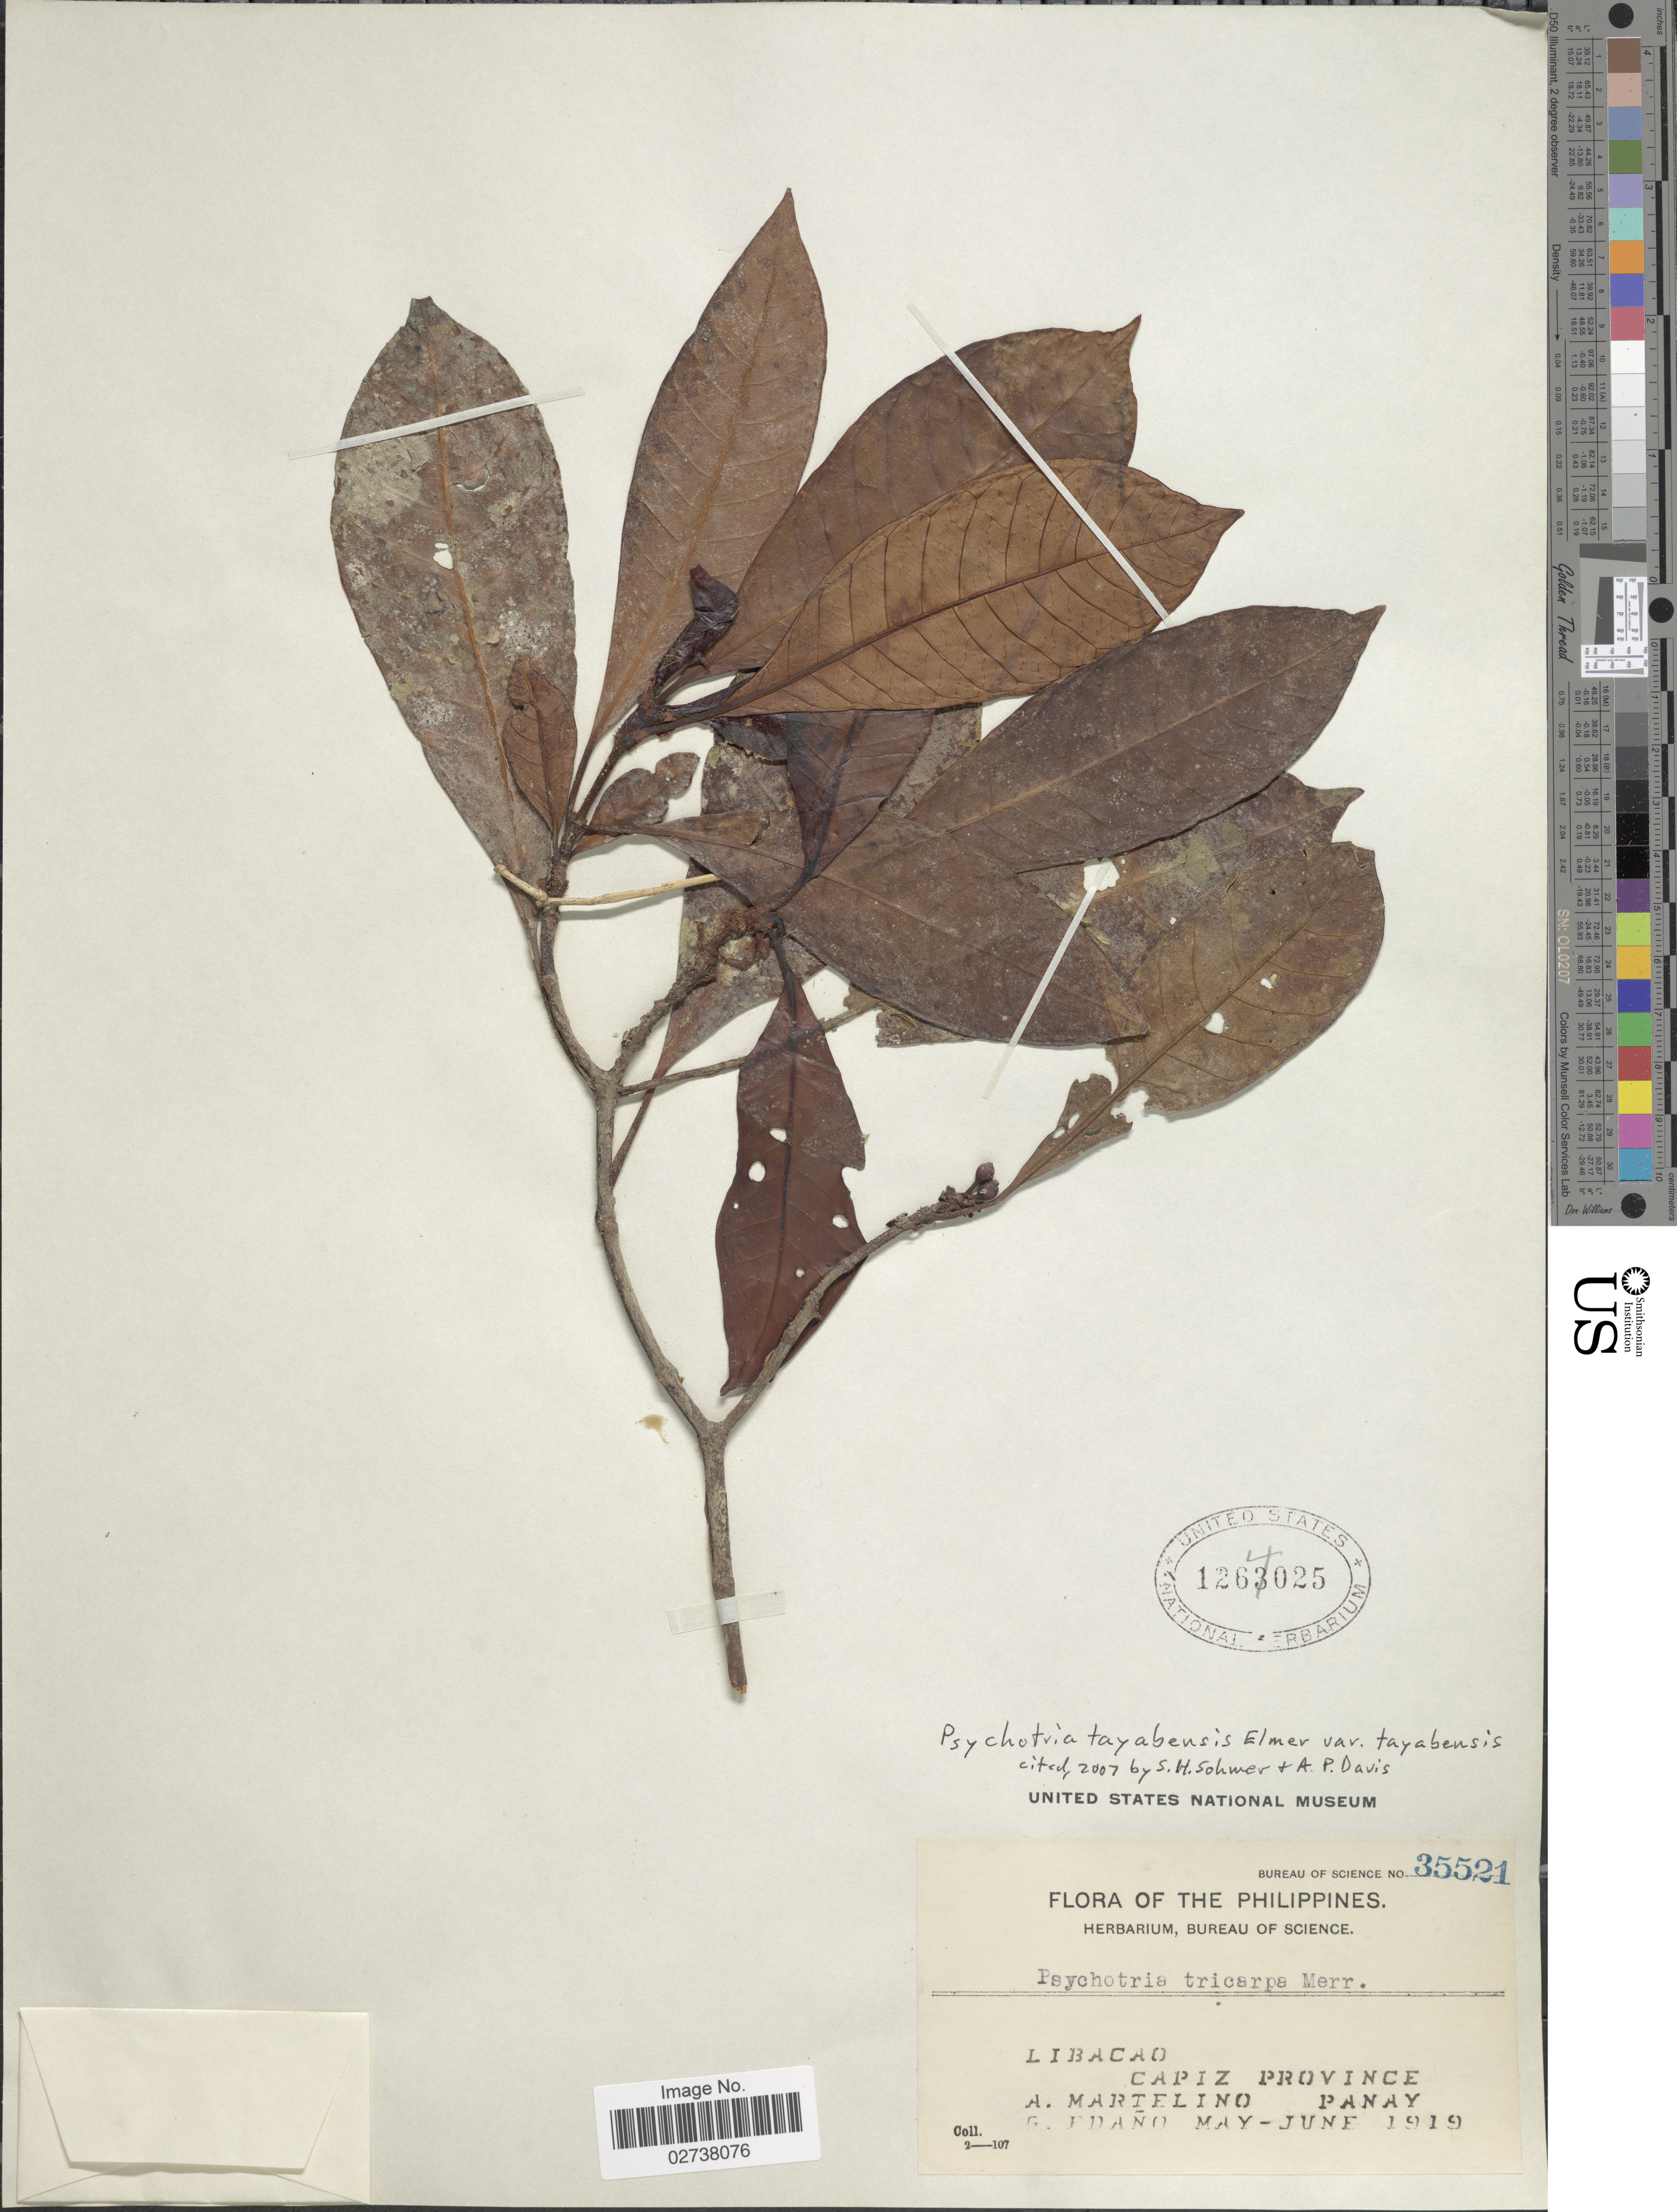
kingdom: Plantae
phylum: Tracheophyta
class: Magnoliopsida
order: Gentianales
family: Rubiaceae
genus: Psychotria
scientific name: Psychotria tayabensis var. tayabensis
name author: Elmer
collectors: A. Martelino & G. Edaño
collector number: Burea of Science 35521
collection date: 1919-05/1919-06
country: Philippines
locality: Libacao, Capiz Province, Panay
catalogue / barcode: US 1264025